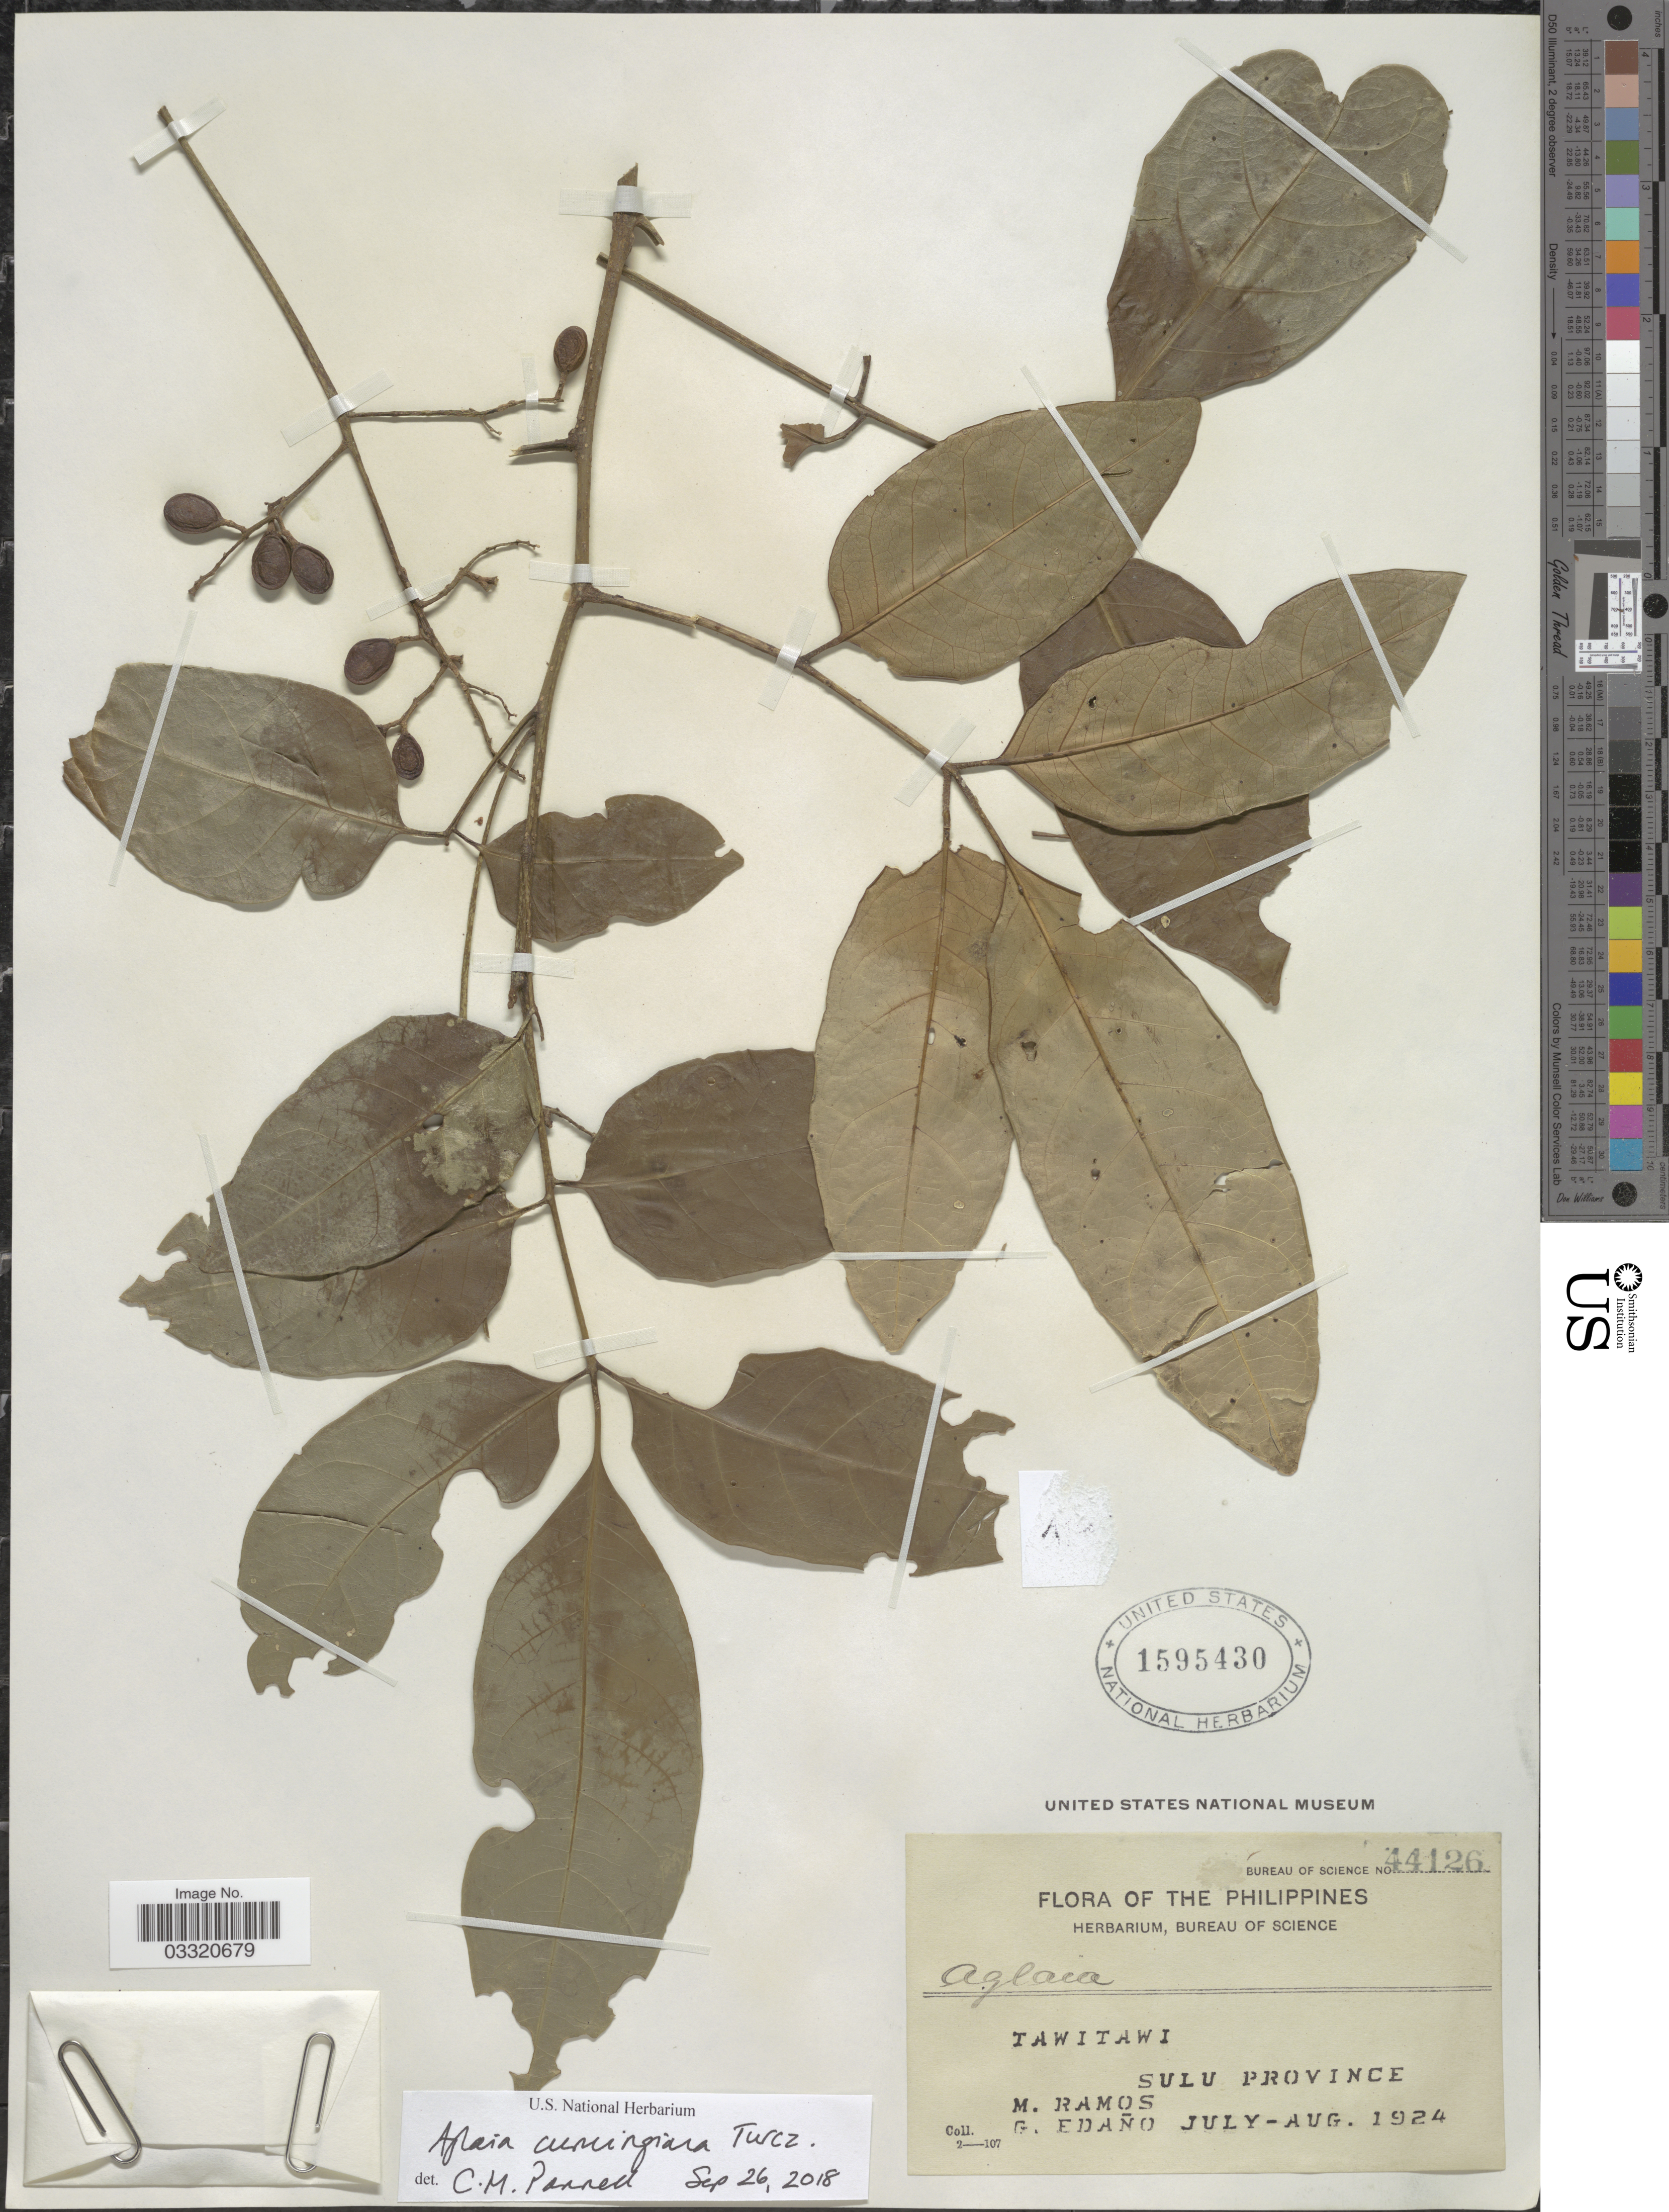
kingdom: Plantae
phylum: Tracheophyta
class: Magnoliopsida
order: Sapindales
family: Meliaceae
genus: Aglaia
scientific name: Aglaia cumingiana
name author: Turcz.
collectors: M. Ramos & G. Edaño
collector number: Bureau of Science 44126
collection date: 1924-07/1924-08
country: Philippines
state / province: Muslim Mindanao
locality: Tawitawi. Sulu Province.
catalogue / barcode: US 1595430